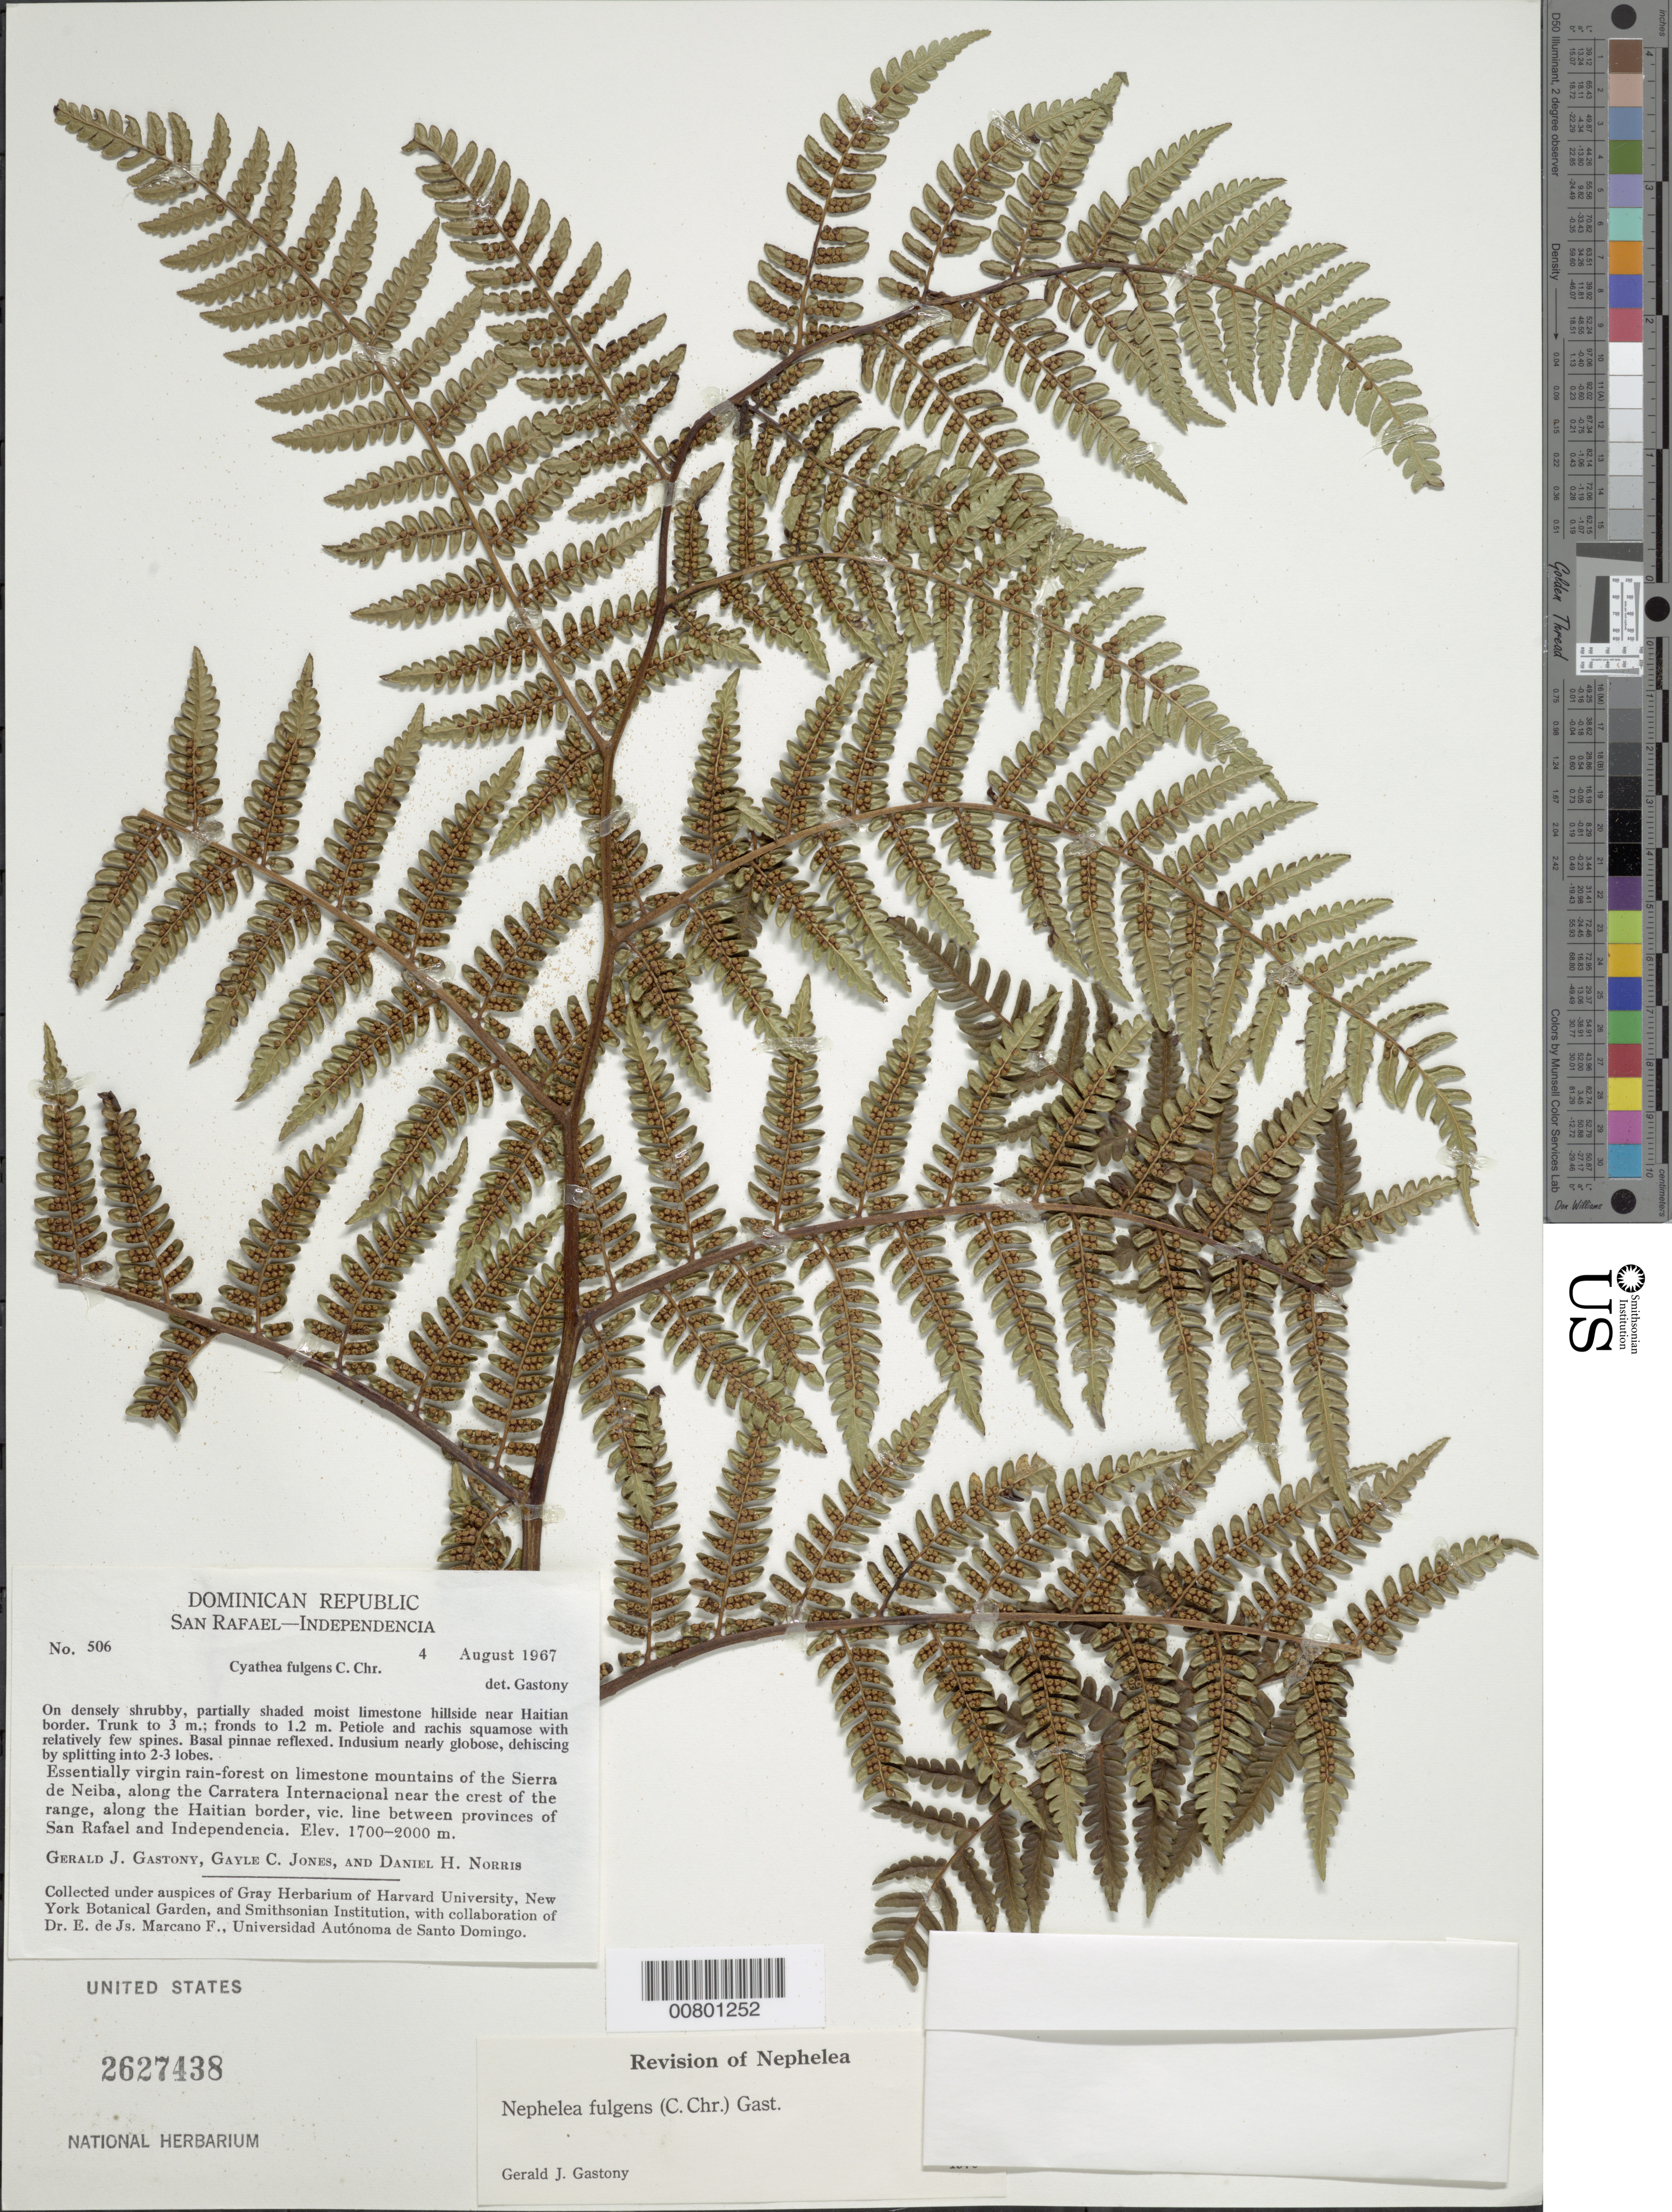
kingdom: Plantae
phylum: Tracheophyta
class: Polypodiopsida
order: Cyatheales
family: Cyatheaceae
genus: Alsophila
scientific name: Alsophila fulgens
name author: (C. Chr.) D.S. Conant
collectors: G. Gastony, G. C. Jones & D. H. Norris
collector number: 506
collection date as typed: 04 Aug 1967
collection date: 1967-08-04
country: Dominican Republic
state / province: Independencia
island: Hispaniola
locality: San Rafael-Independencia; Sierra de Neiba, Carratera Internacional, along haitian border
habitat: Essentially virgin rainforest on limestone mountains; on dense shrubby, partially shaded moist limestone hillside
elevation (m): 1700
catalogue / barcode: US 2627438